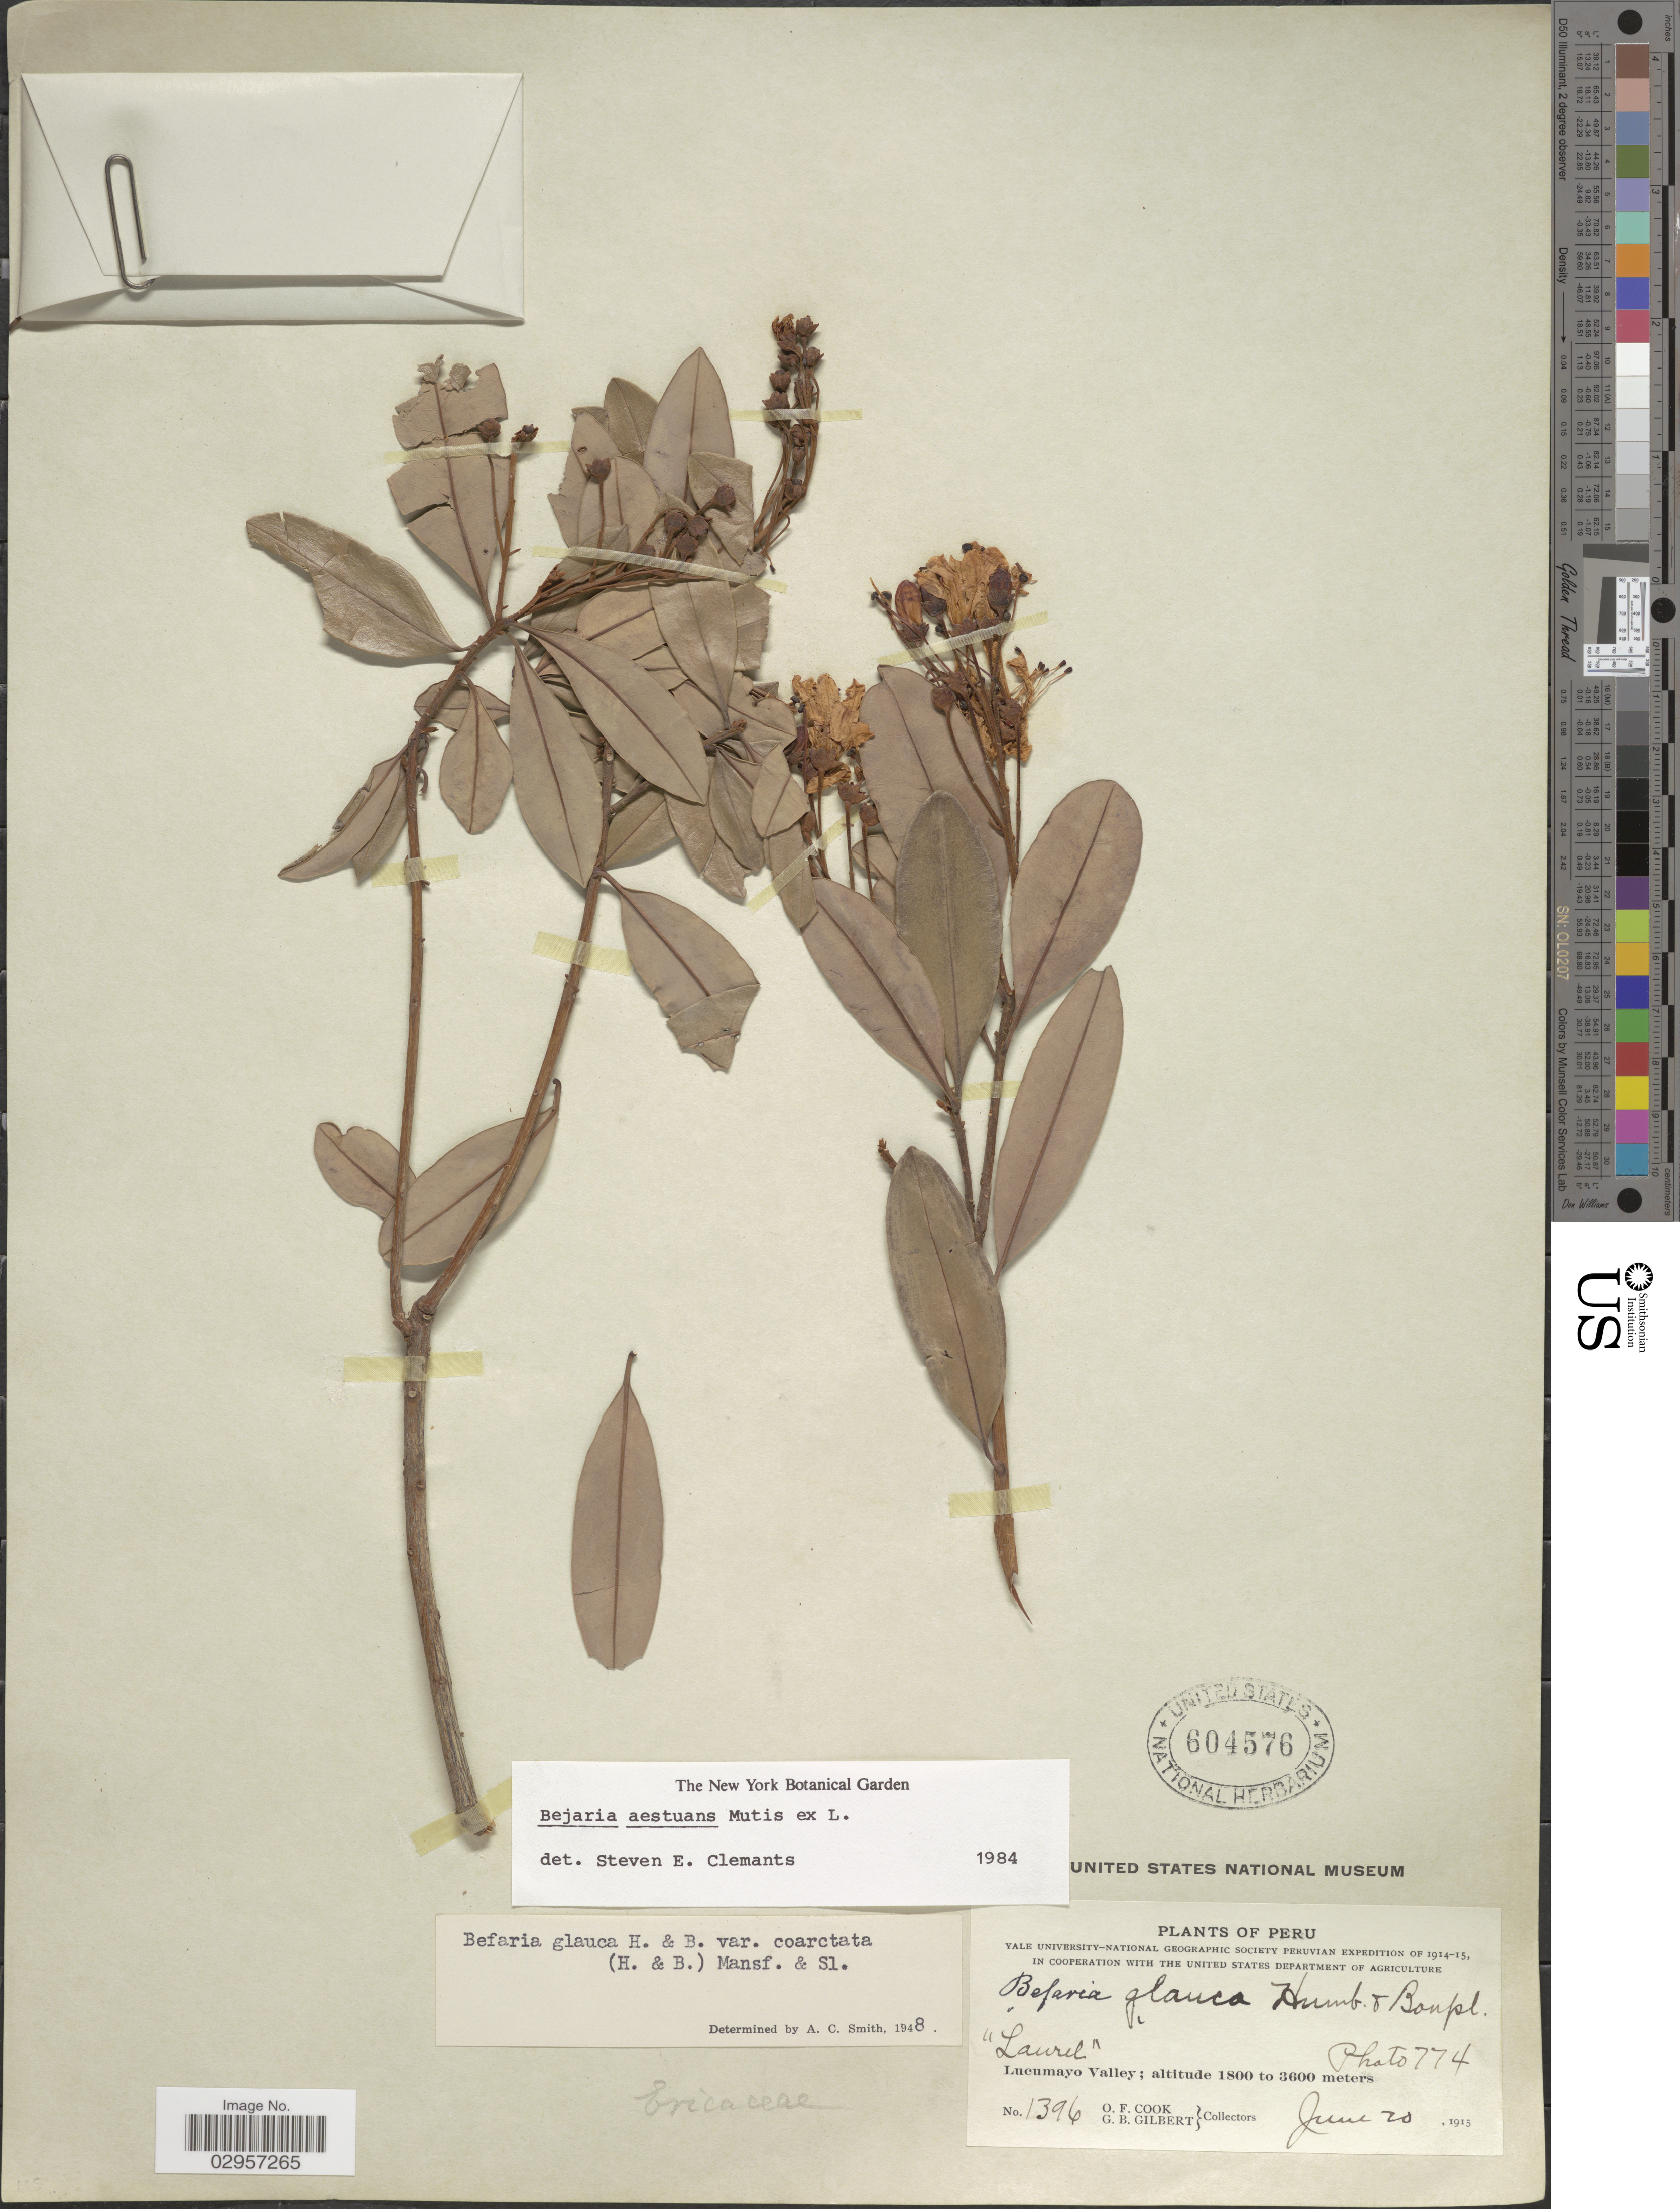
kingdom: Plantae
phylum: Tracheophyta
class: Magnoliopsida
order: Ericales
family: Ericaceae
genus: Befaria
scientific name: Befaria aestuans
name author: Mutis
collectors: O. F. Cook & G. B. Gilbert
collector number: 1396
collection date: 1915-06-20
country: Peru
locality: Lucumayo Valley.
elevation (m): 1800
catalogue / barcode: US 604576